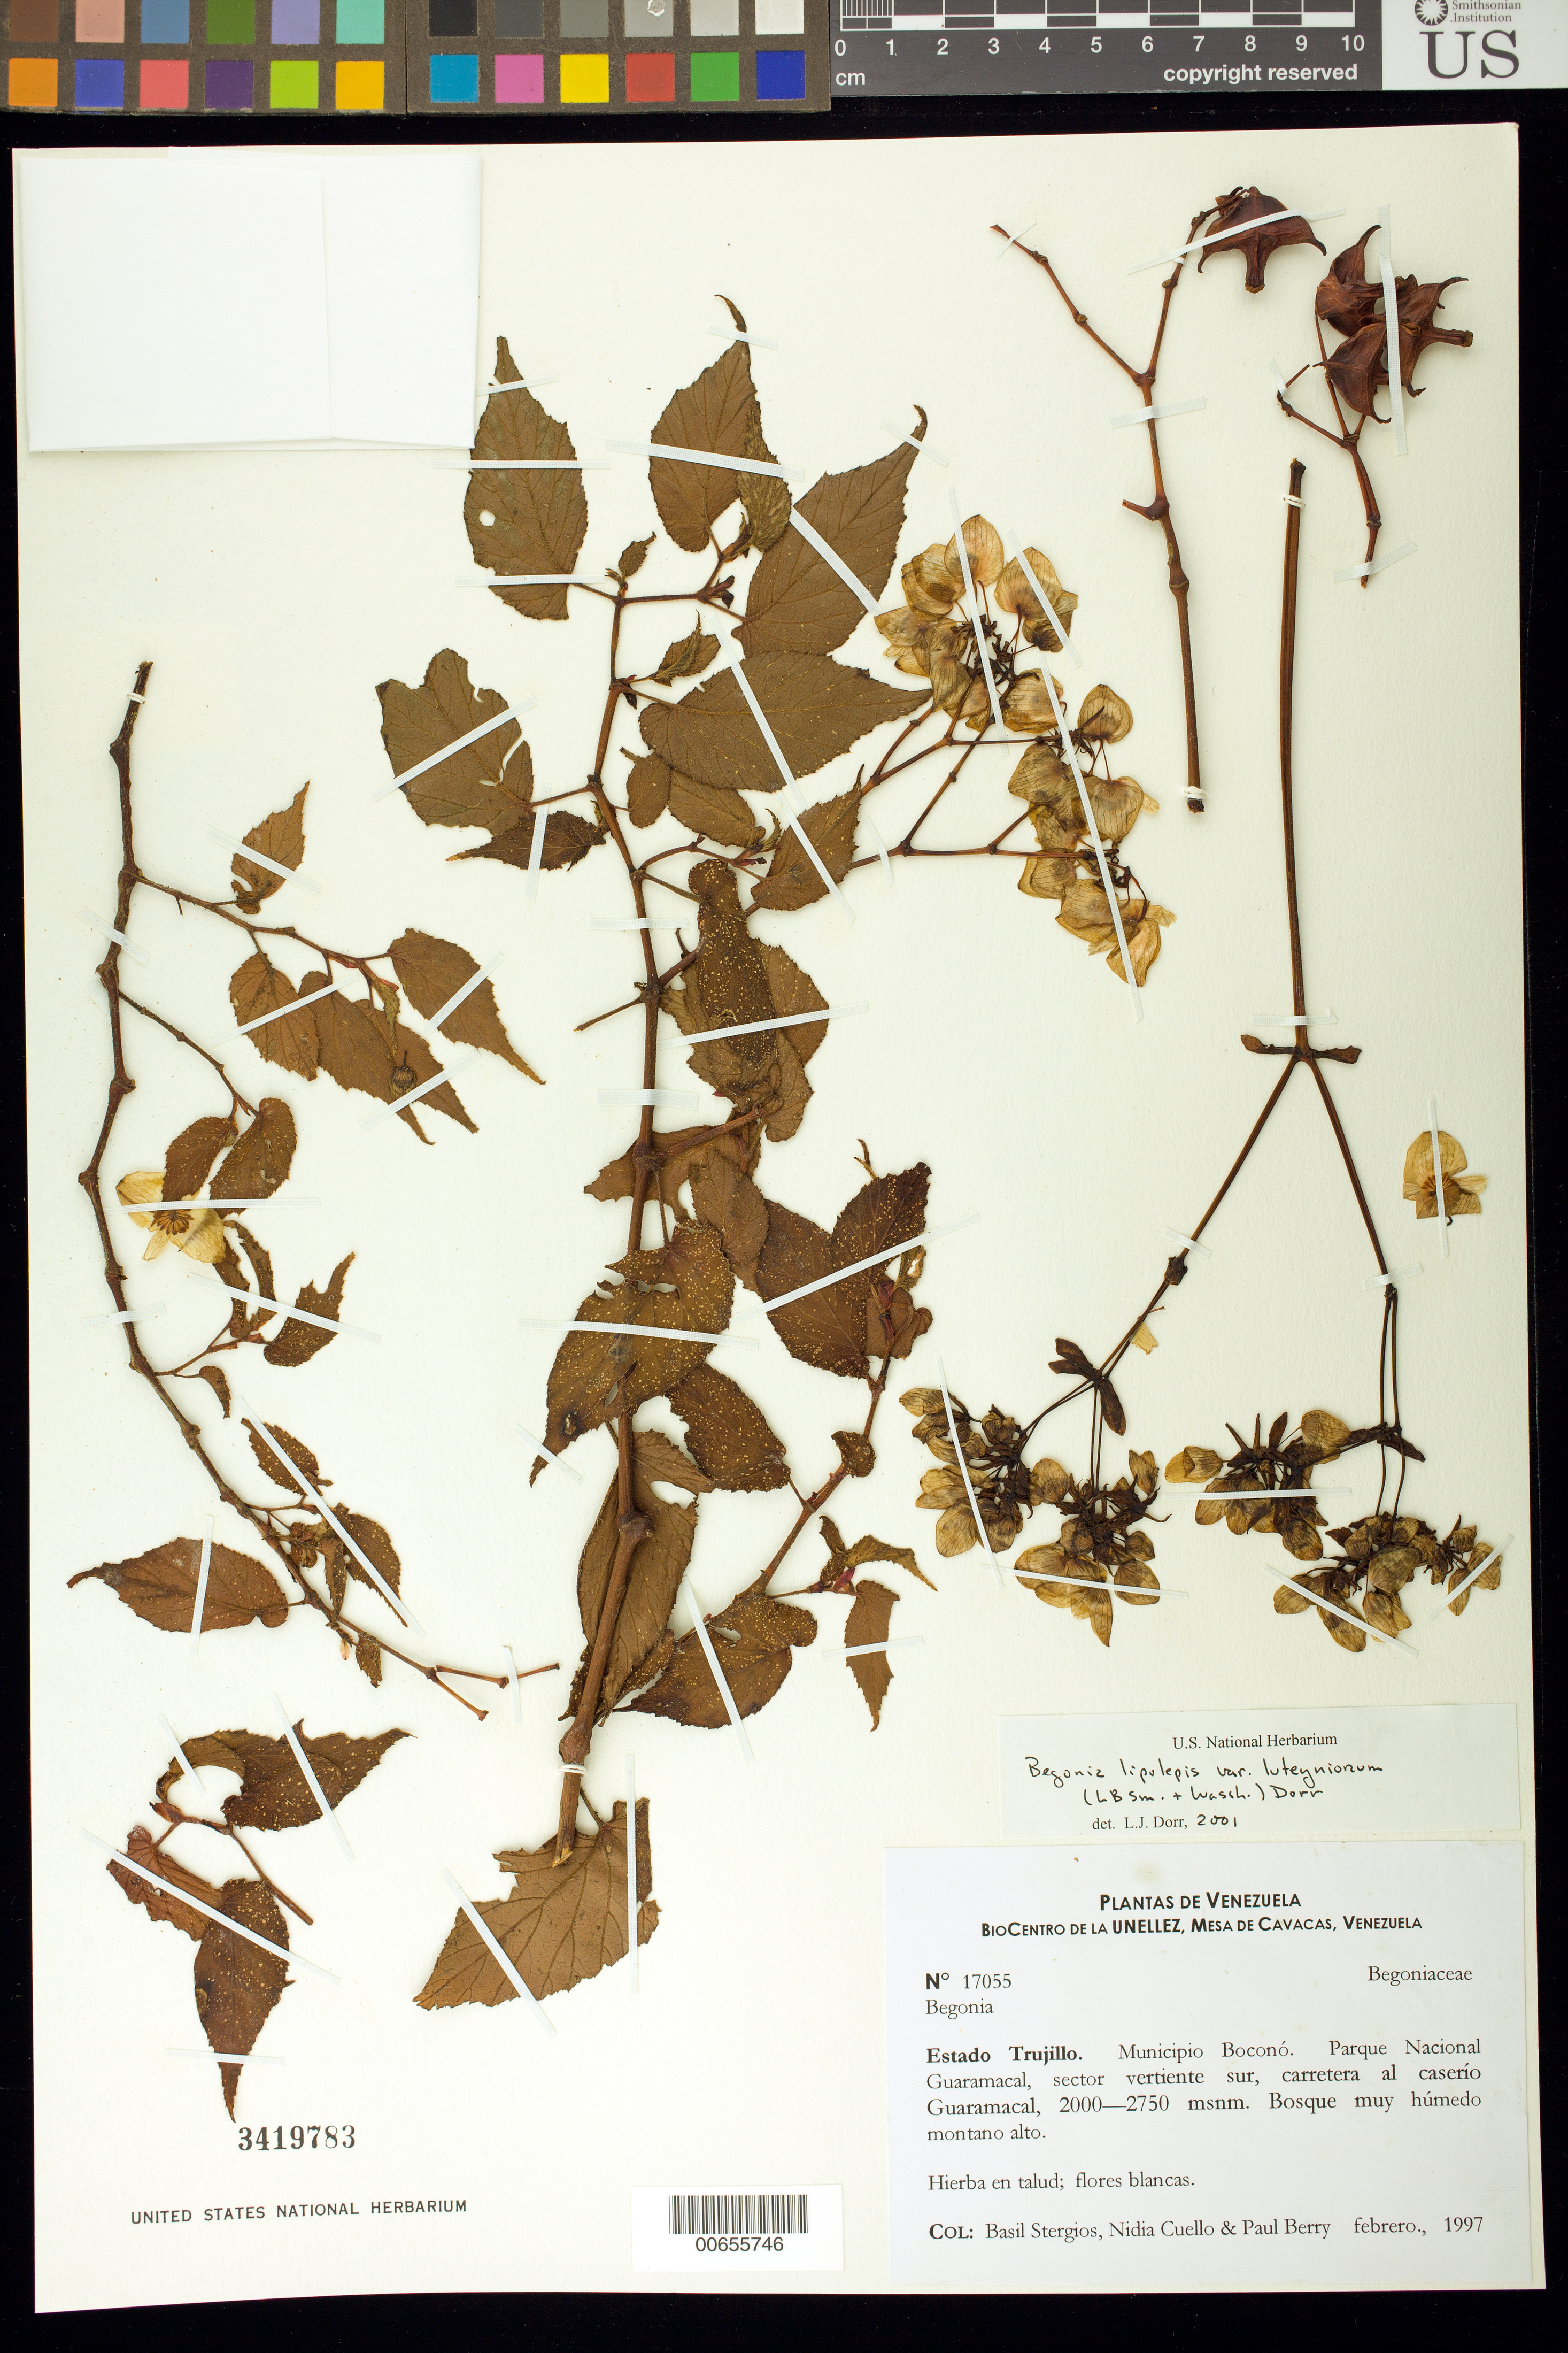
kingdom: Plantae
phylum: Tracheophyta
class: Magnoliopsida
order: Cucurbitales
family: Begoniaceae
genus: Begonia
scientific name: Begonia luteyniorum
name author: (L.B. Sm. & Wassh.) Jara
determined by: Dorr, L. J., (BOT), Smithsonian Institution - National Museum of Natural History (UNITED STATES)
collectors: B. G. Stergios, N. L. Cuello & P. Berry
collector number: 17055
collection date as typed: Feb 1997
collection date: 1997-02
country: Venezuela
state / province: Trujillo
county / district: Boconó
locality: Parque Nacional Guaramacal. Sector vertiente S. Carretera al caserío Guaramacal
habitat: Bosque muy húmedo montano alto.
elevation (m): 2000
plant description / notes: PORT, US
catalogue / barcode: US 3419783